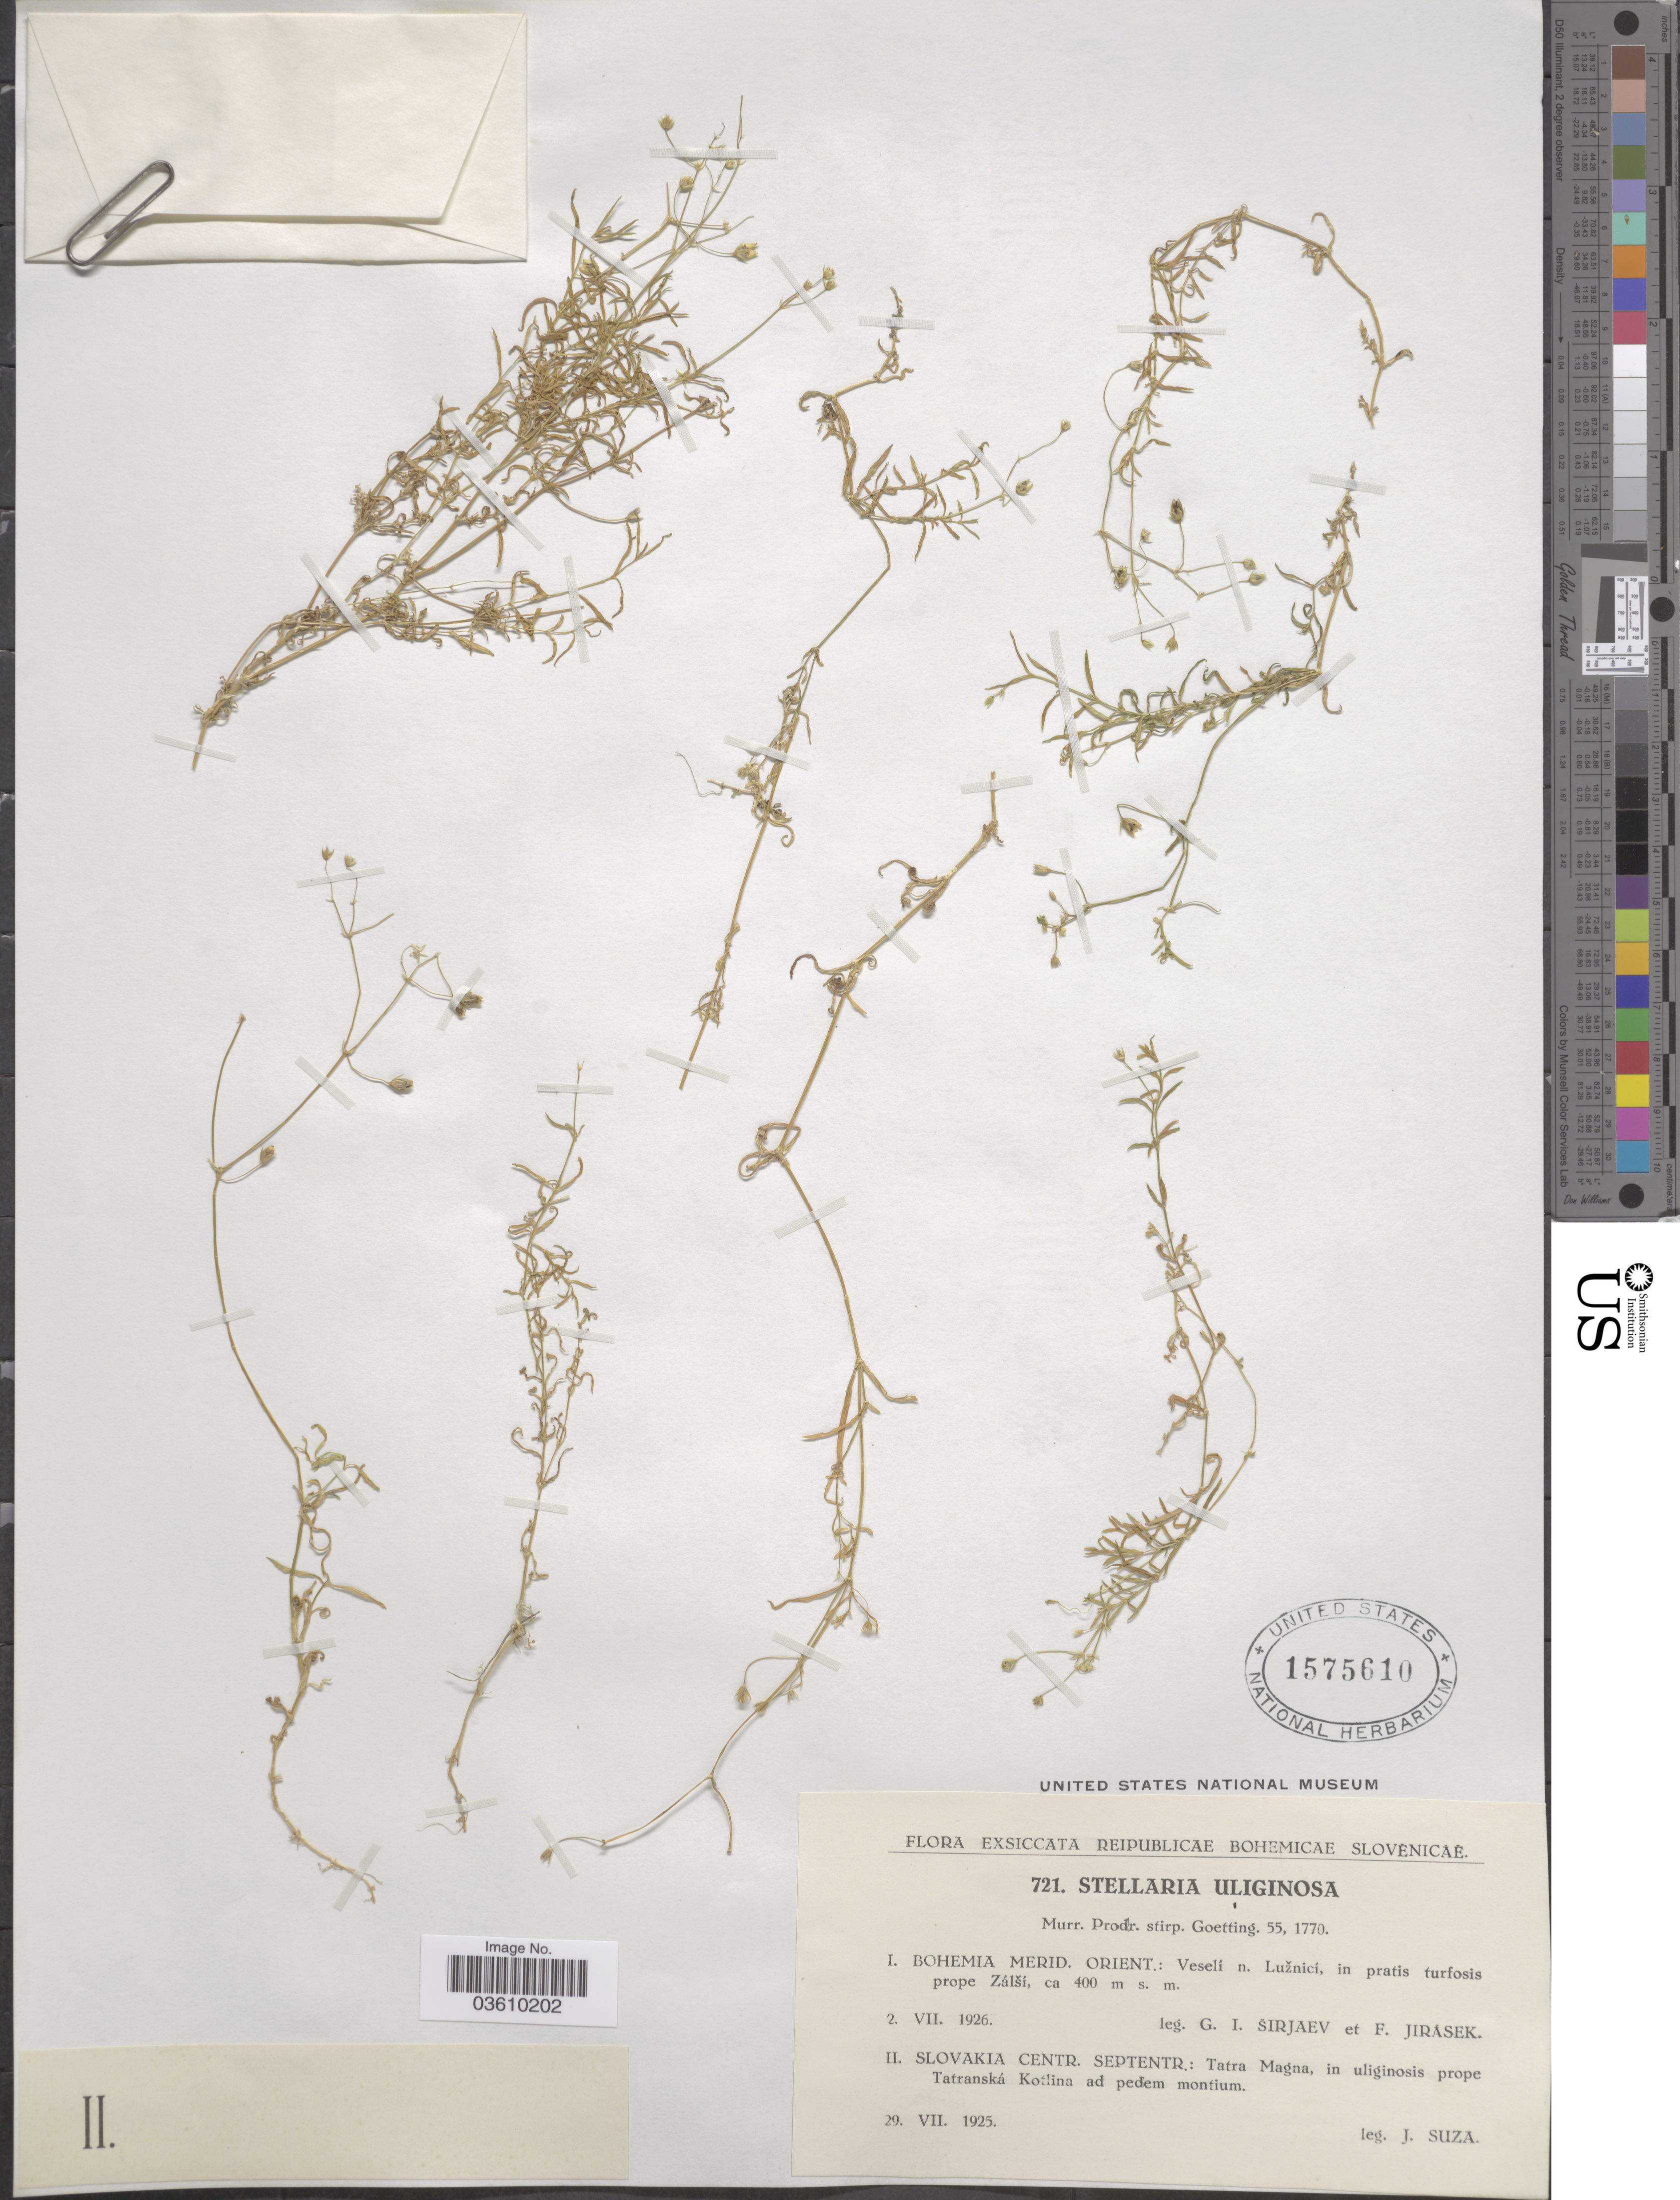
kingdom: Plantae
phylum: Tracheophyta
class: Magnoliopsida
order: Caryophyllales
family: Caryophyllaceae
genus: Stellaria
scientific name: Stellaria stricta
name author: Richardson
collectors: J. Suza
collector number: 721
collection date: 1925-07-29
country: Slovakia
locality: Slovakia Centr. Septentr.: Tatra Magna, in uliginosis prope Tatranská Kotlina ad pedem montium.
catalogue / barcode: US 1575610